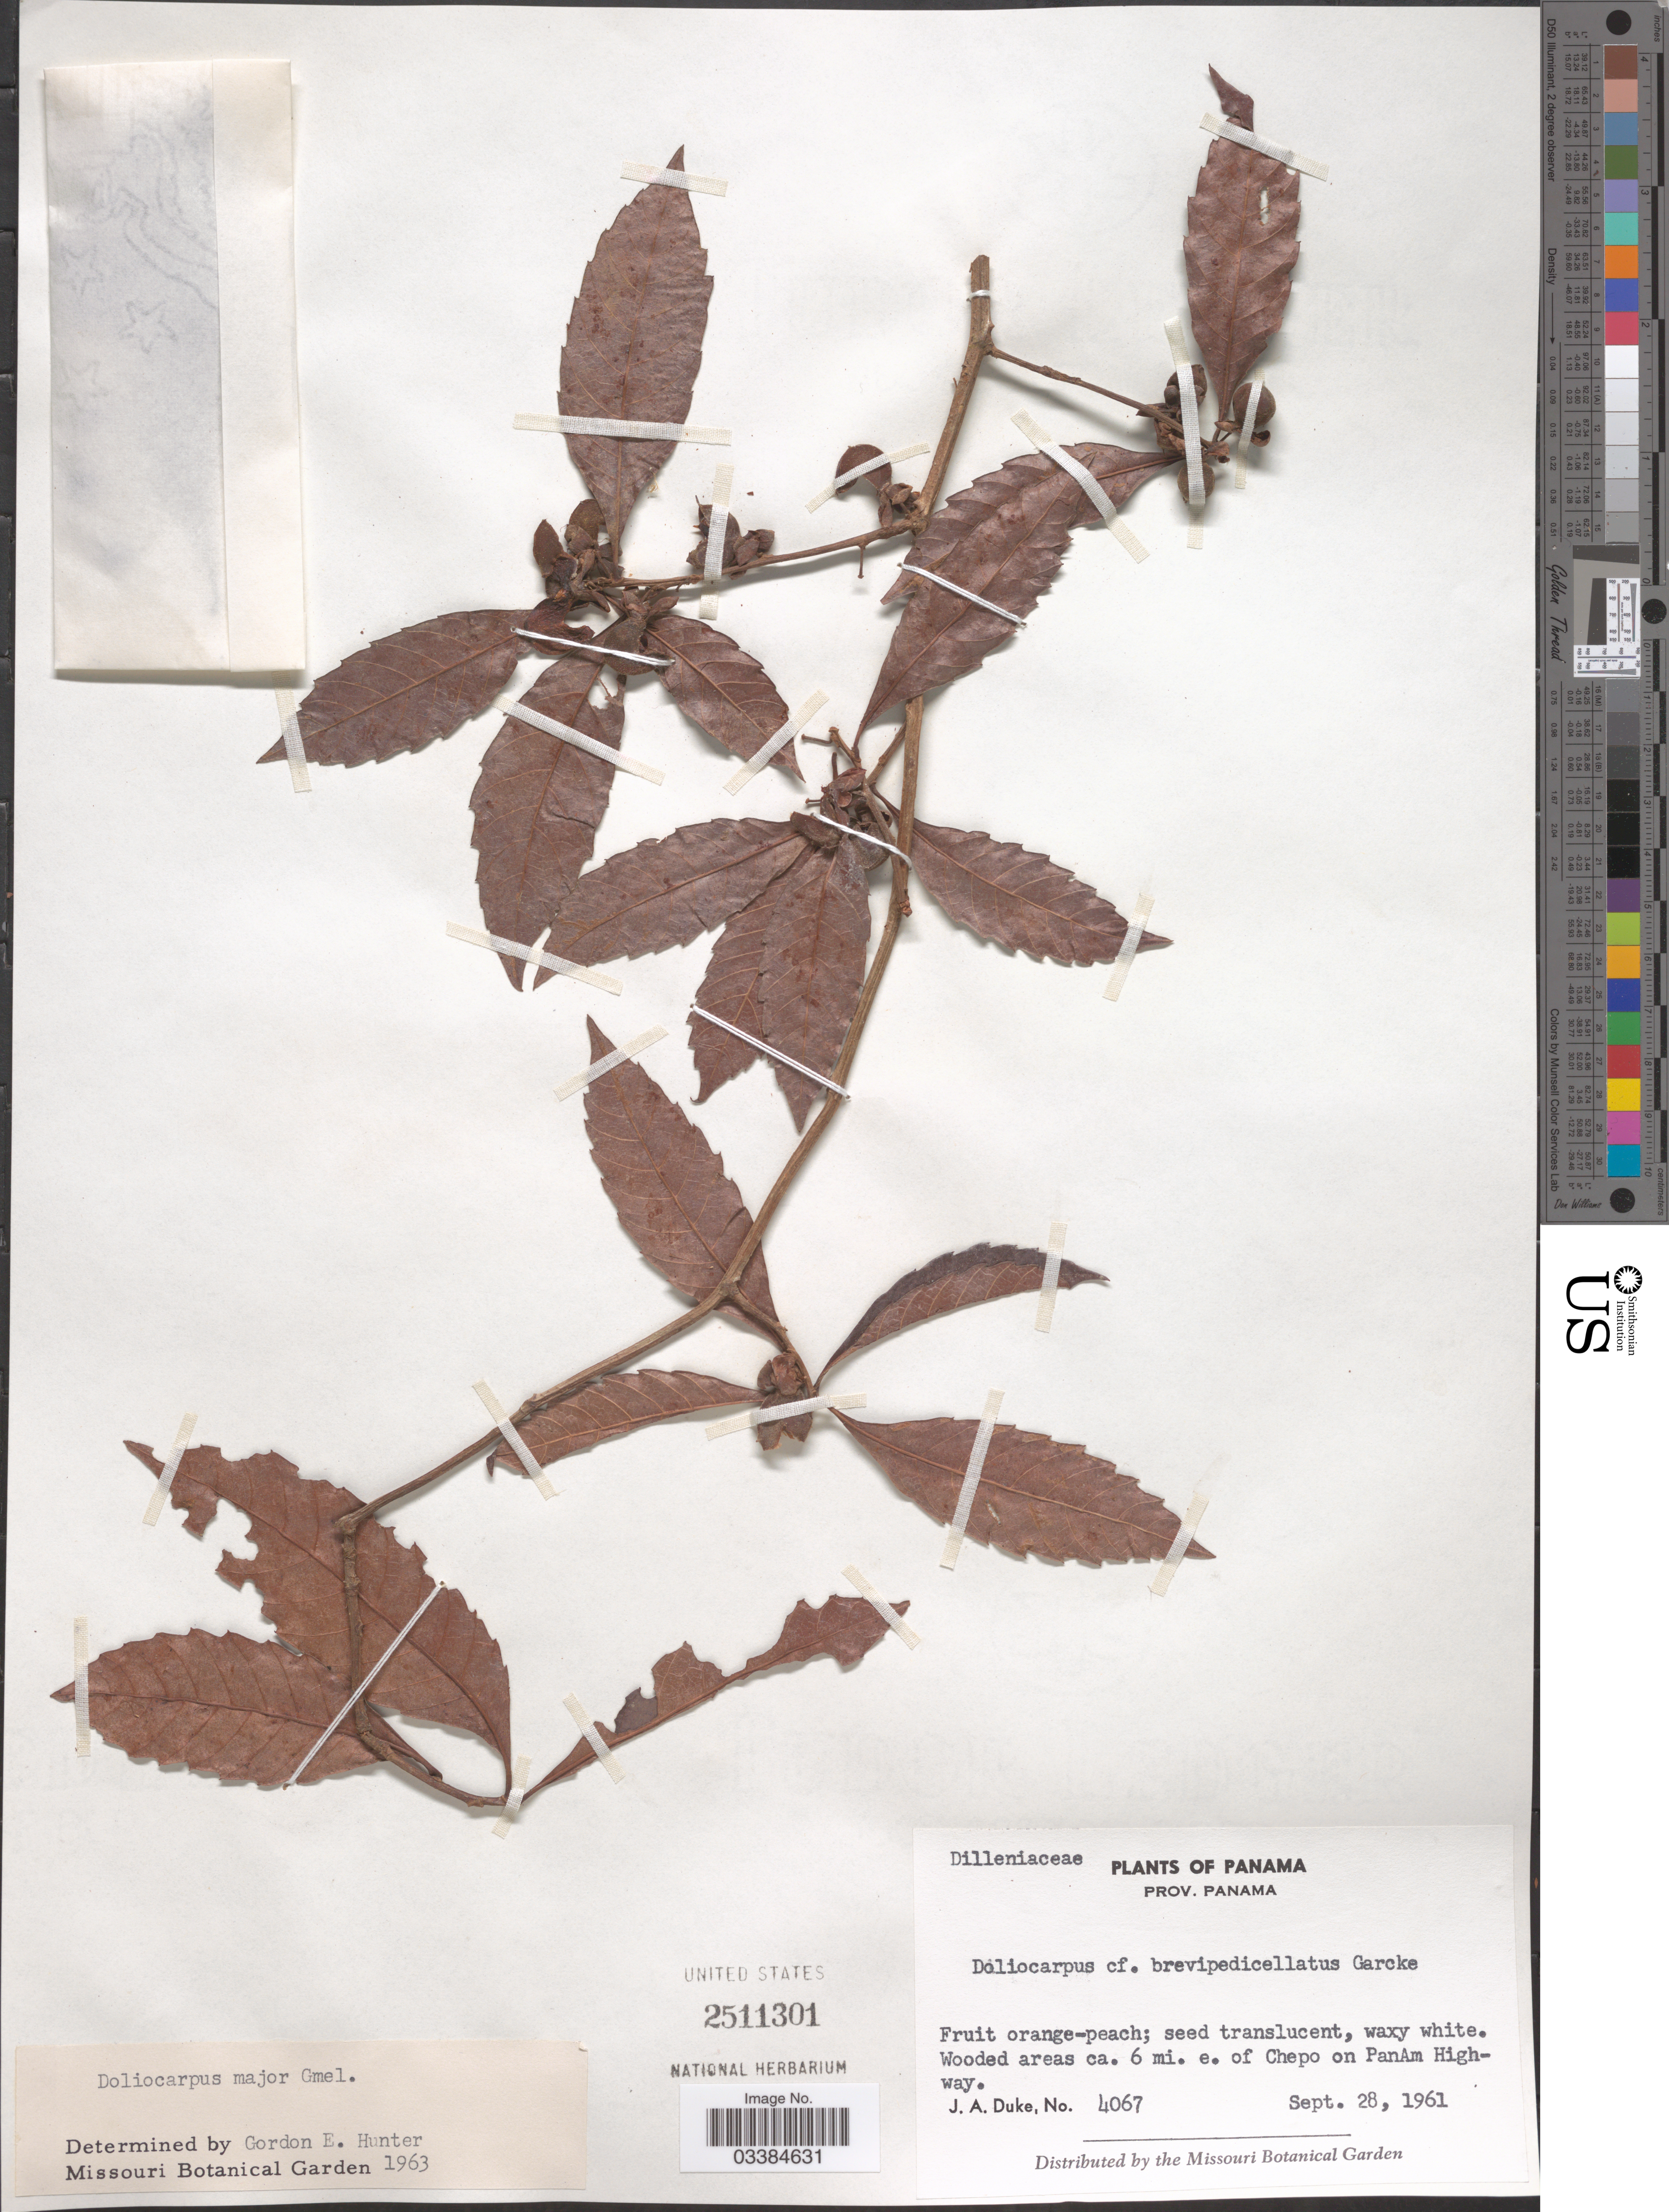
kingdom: Plantae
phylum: Tracheophyta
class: Magnoliopsida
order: Dilleniales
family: Dilleniaceae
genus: Doliocarpus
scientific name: Doliocarpus major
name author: J.F. Gmel.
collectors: J. A. Duke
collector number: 4067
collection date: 1961-09-28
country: Panama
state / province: Panamá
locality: Wooded areas ca. 6 mi. e. of Chepo on PanAm Highway.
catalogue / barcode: US 2511301